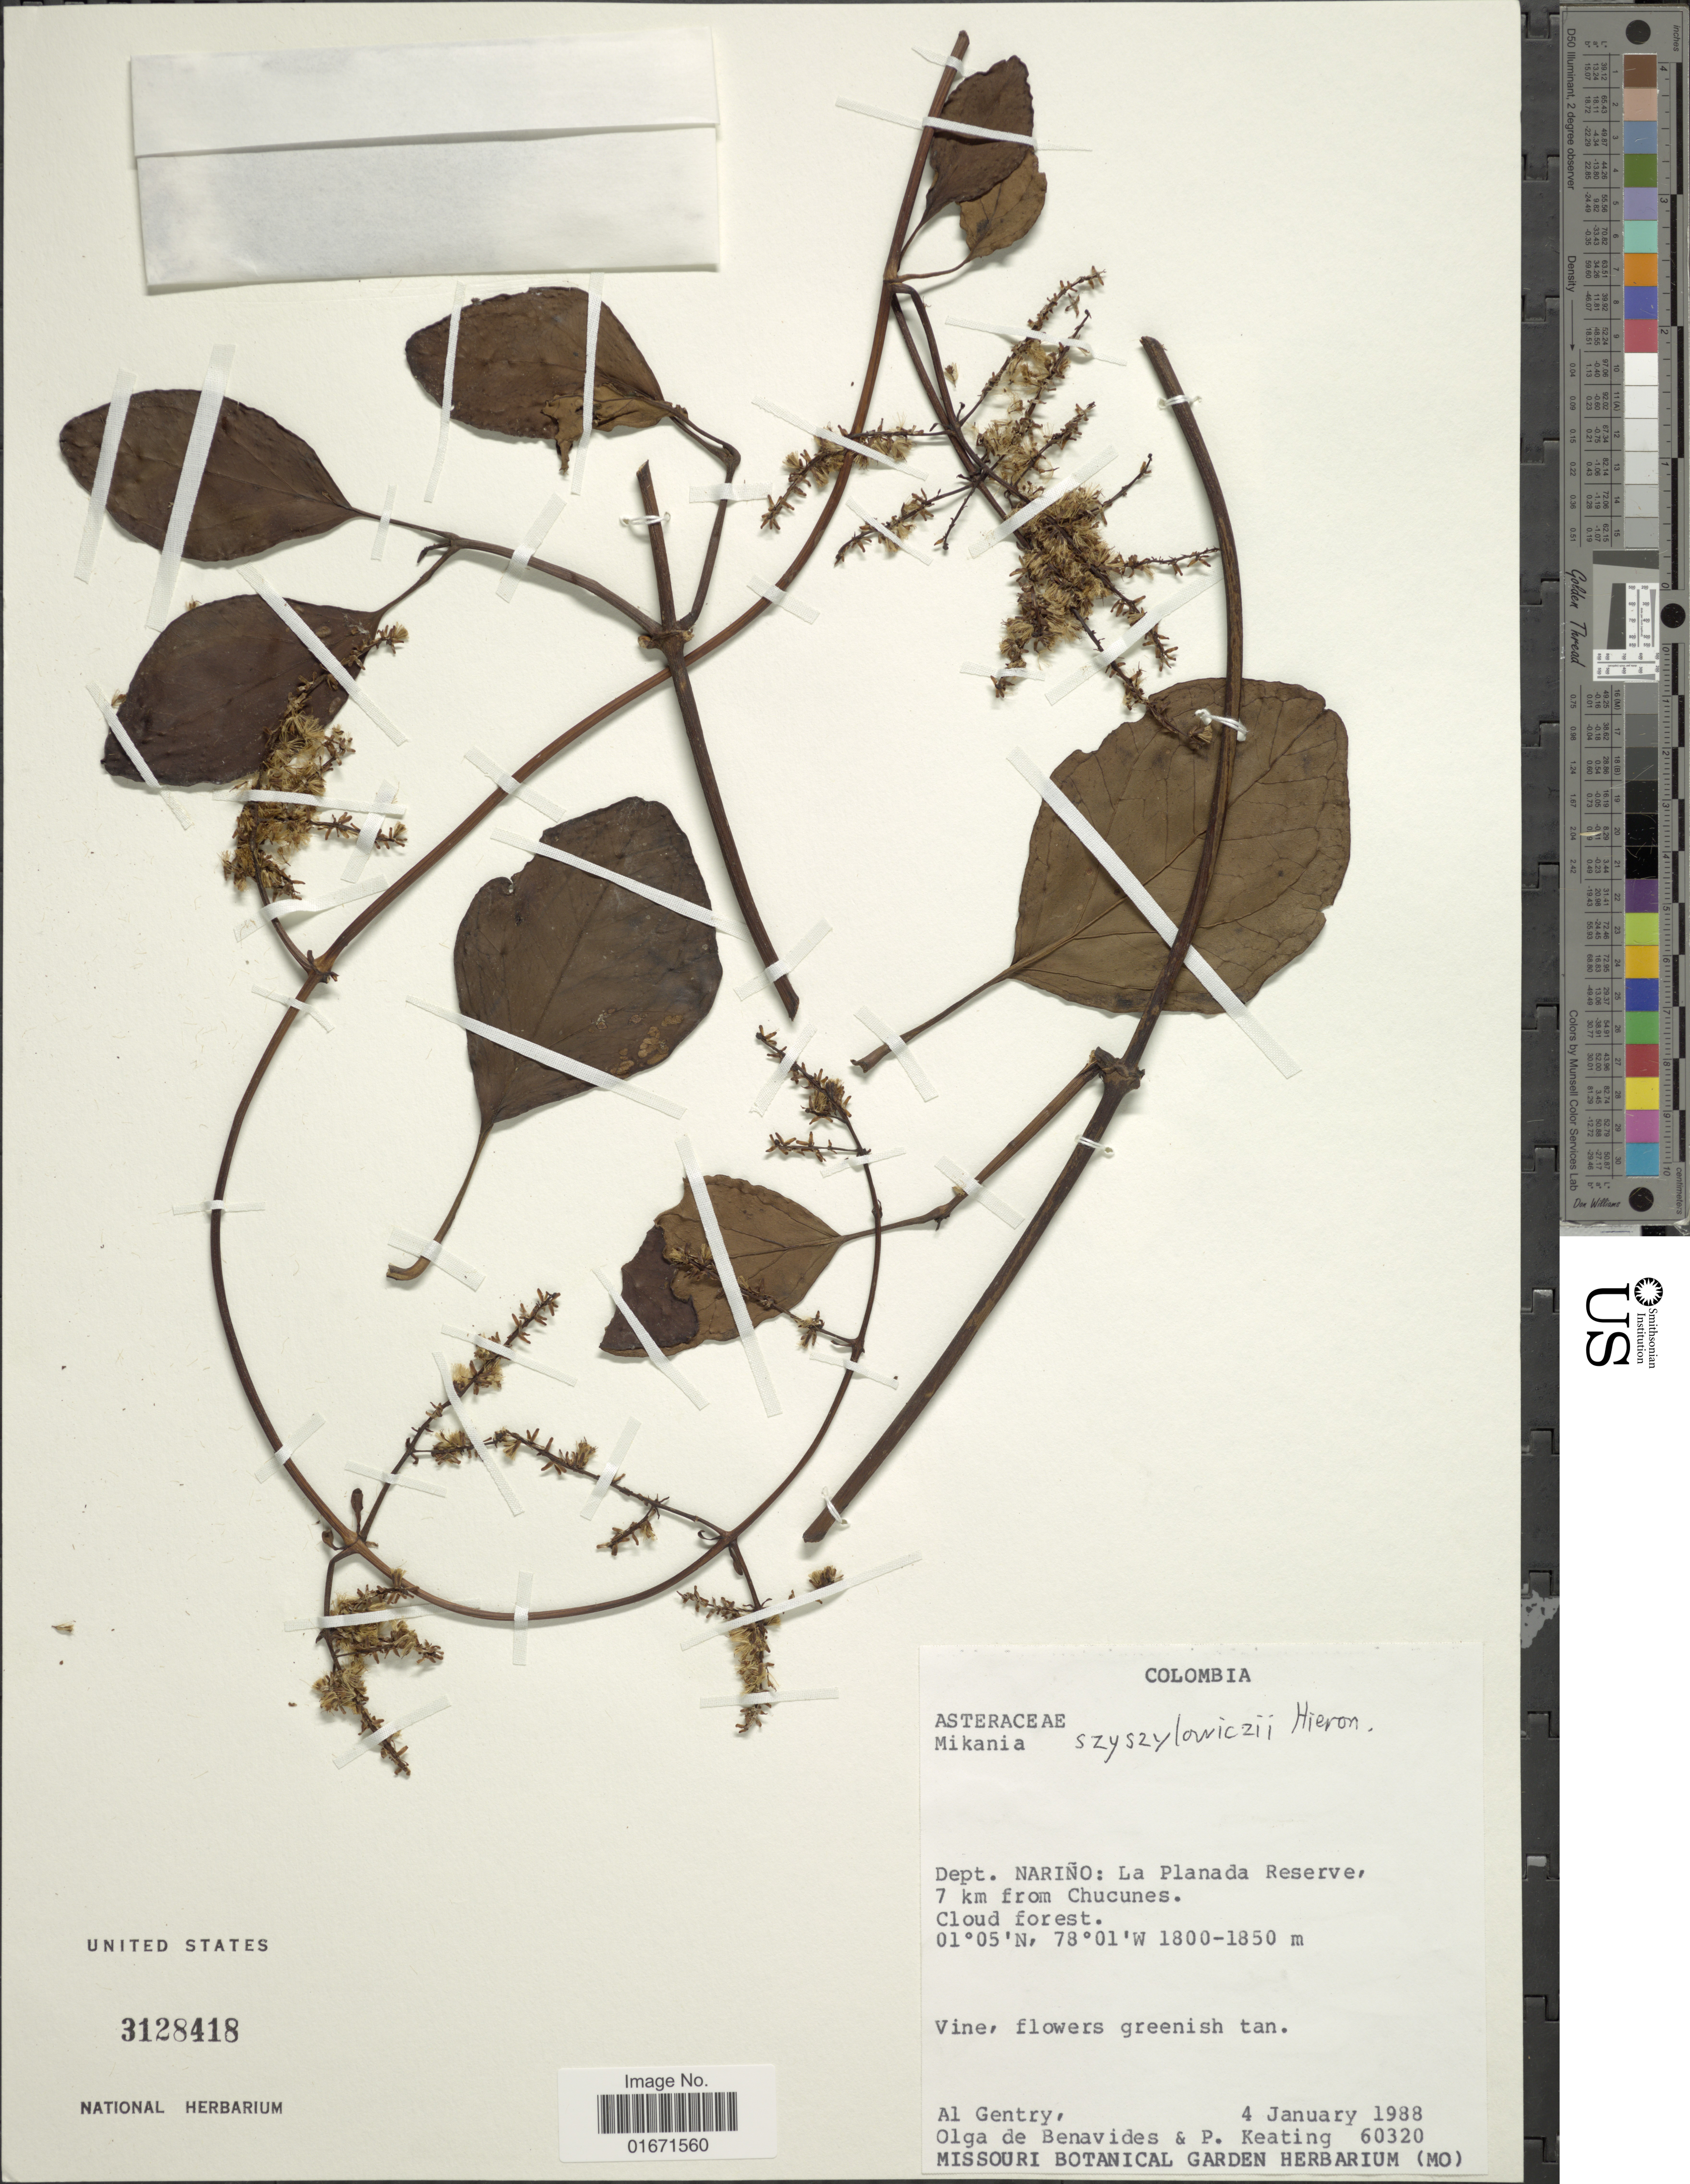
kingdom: Plantae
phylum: Tracheophyta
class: Magnoliopsida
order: Asterales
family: Asteraceae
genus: Mikania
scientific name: Mikania szyszylowiczii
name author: Hieron.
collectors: A. H. Gentry, Olga S. de Benavides & P. Keating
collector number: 60320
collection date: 1988-01-04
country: Colombia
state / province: Nariño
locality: Dept. Nariño: La Planada Reserve, 7 km from Chucunes.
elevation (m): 1800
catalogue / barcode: US 3128418